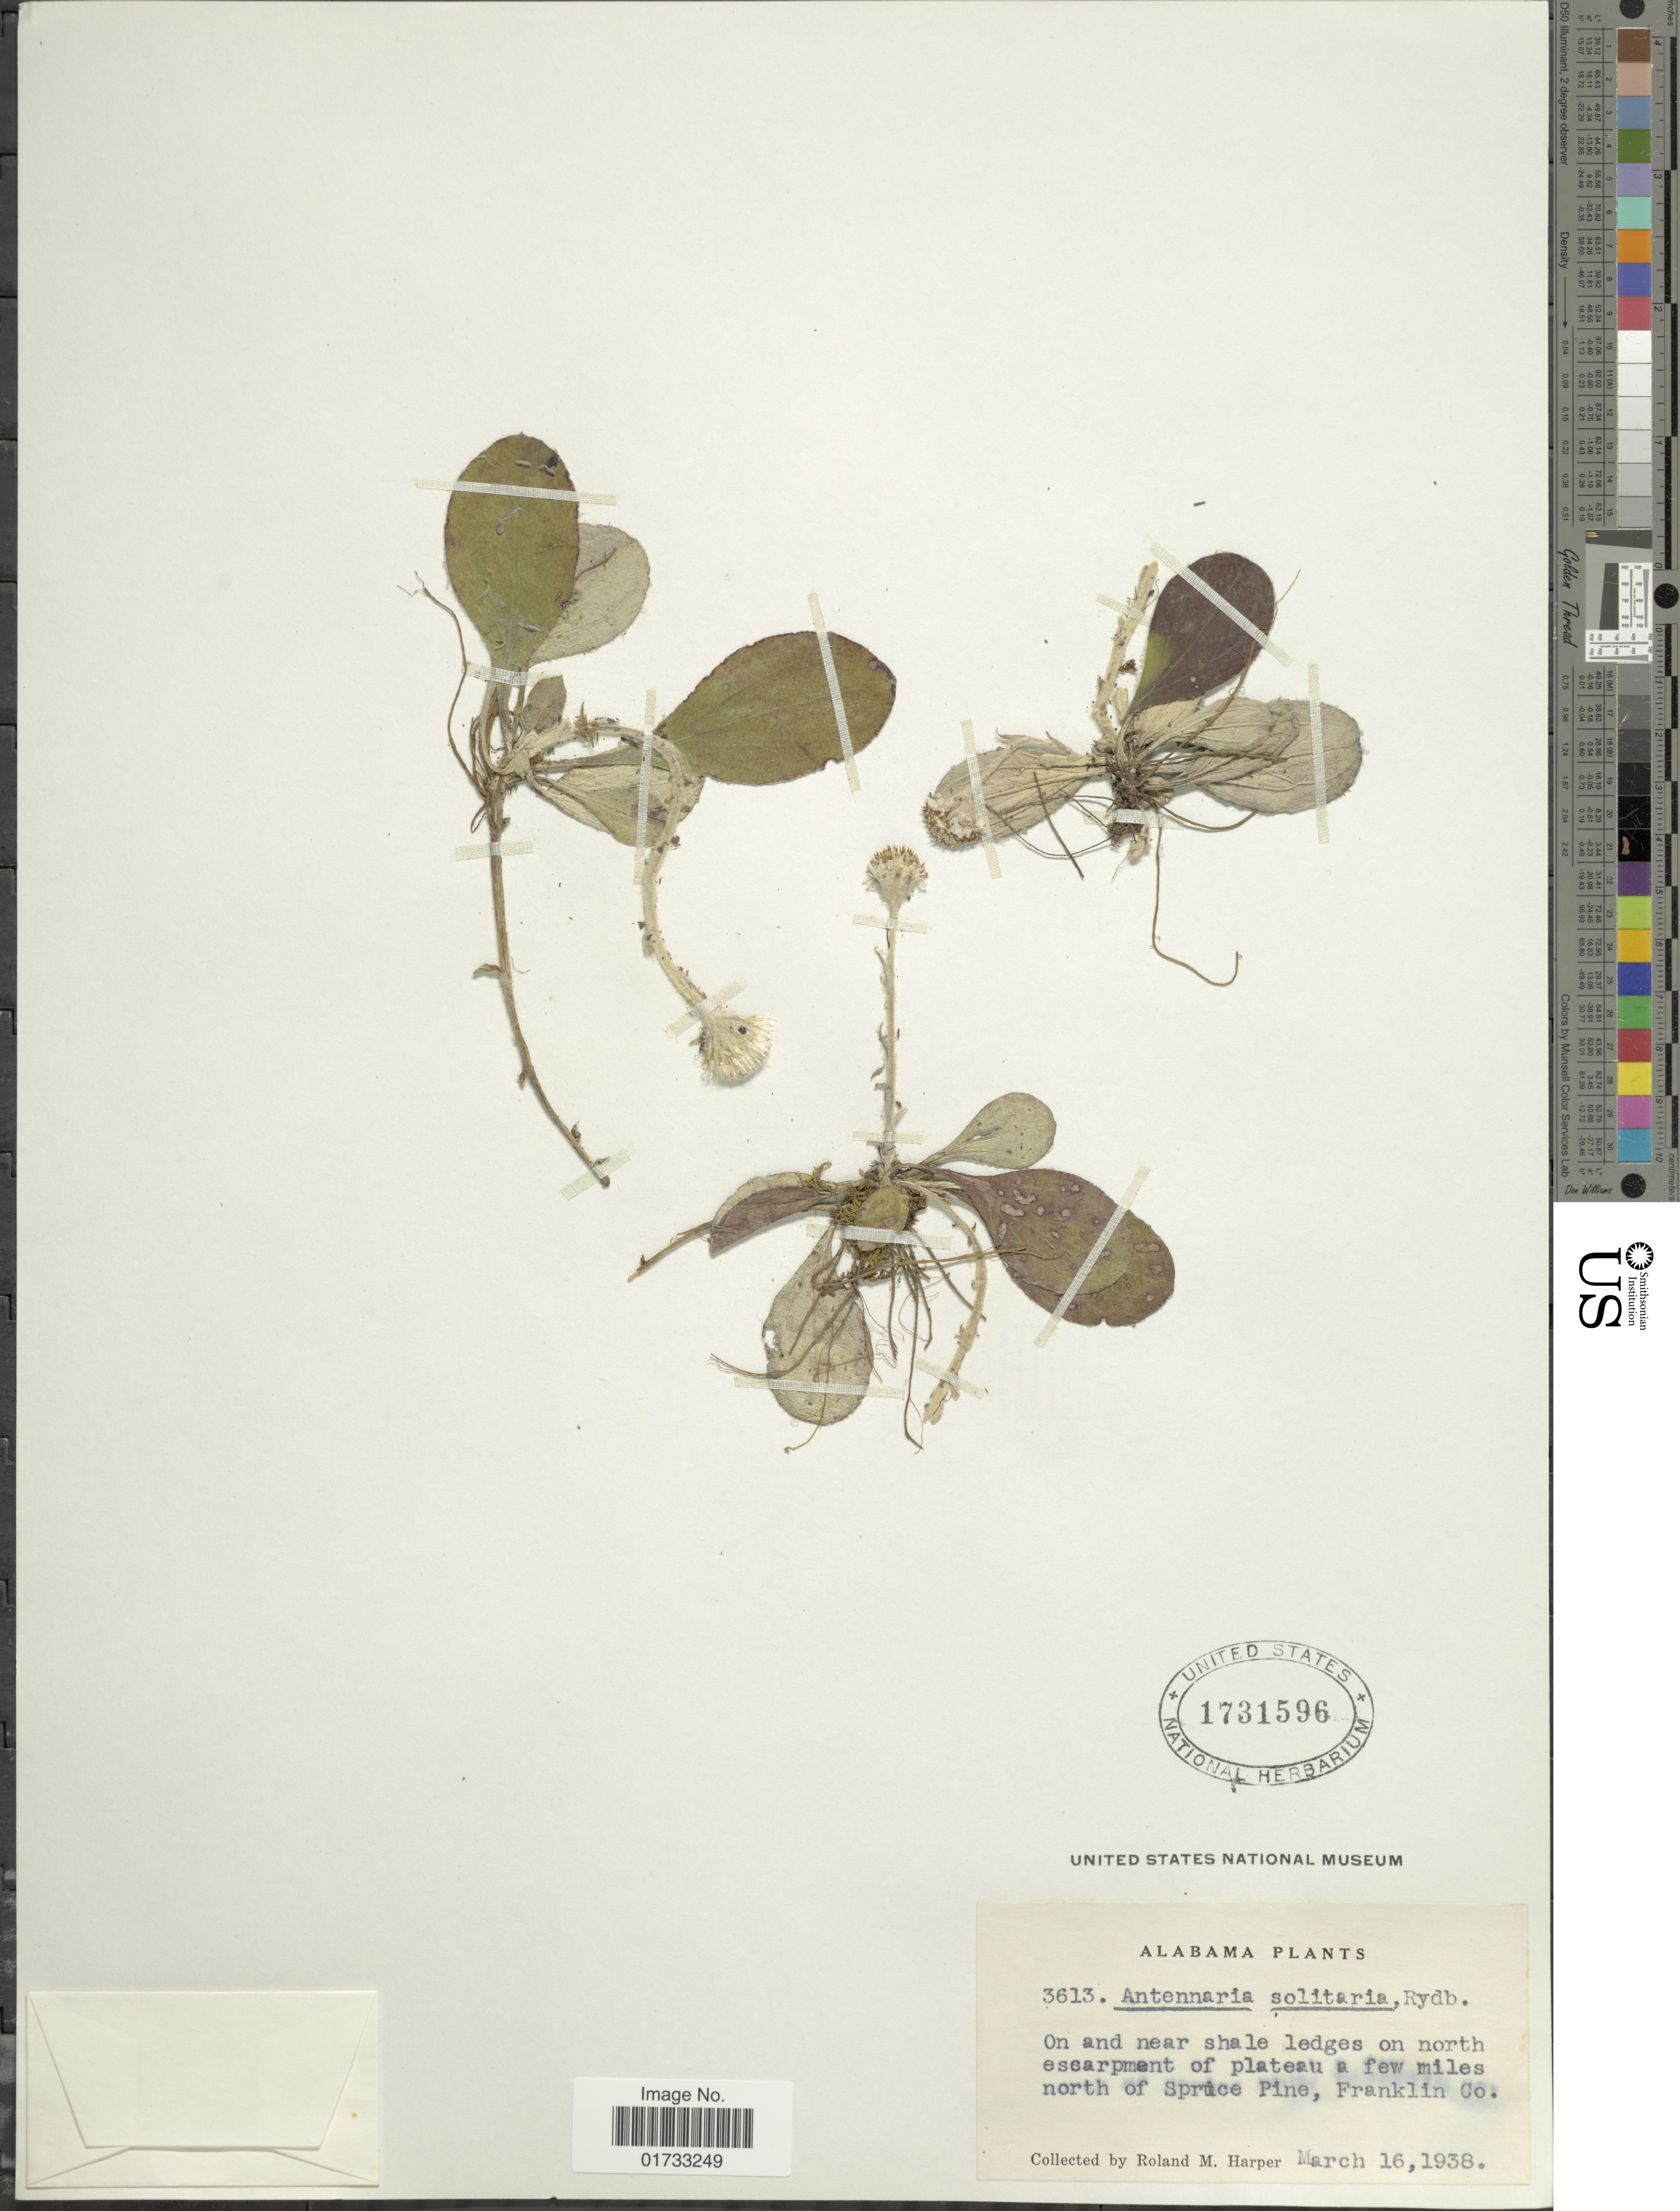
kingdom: Plantae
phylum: Tracheophyta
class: Magnoliopsida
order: Asterales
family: Asteraceae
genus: Antennaria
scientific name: Antennaria solitaria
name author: Rydb.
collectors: R. M. Harper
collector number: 3613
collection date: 1938-03-16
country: United States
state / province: Alabama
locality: On and near shale ledges on north escarpment of plateau a few miles north of Spruce Pine, Franklin Co.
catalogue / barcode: US 1731596